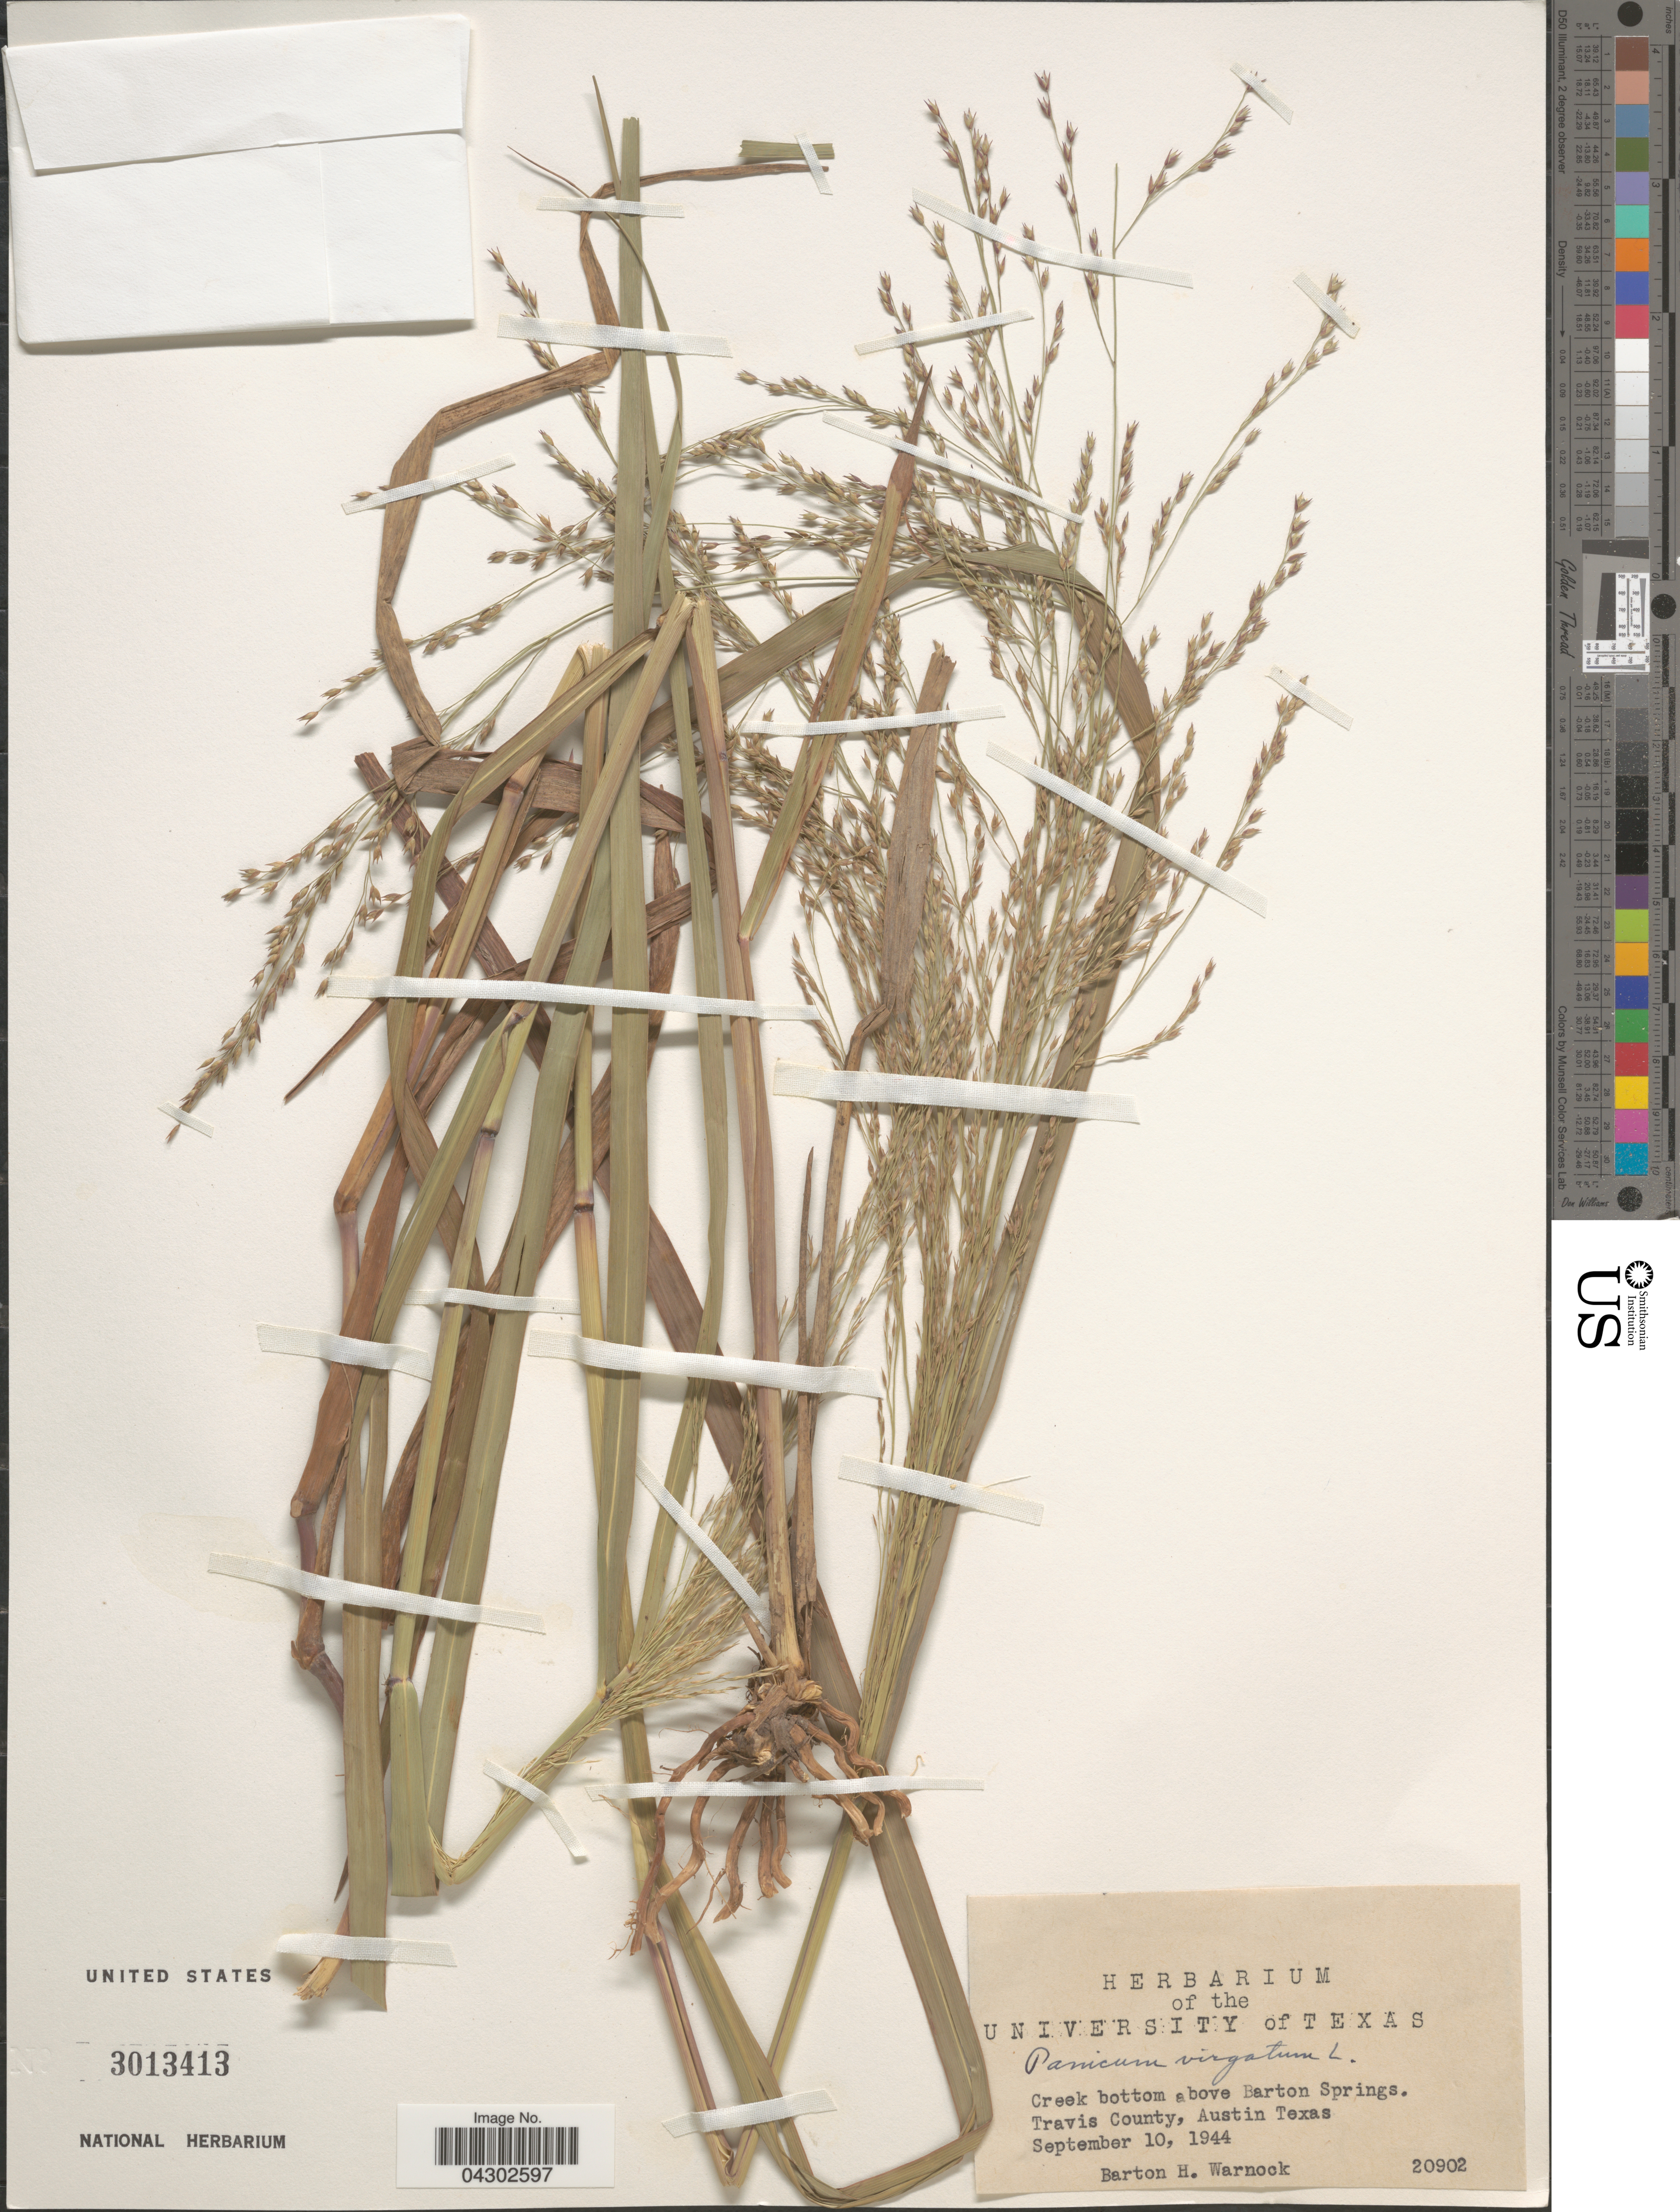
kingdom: Plantae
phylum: Tracheophyta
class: Liliopsida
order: Poales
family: Poaceae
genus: Panicum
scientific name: Panicum virgatum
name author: L.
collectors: B. H. Warnock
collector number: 20902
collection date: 1944-09-10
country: United States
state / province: Texas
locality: Creek bottom above Barton Springs. Travis County, Austin.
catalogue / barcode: US 3013413